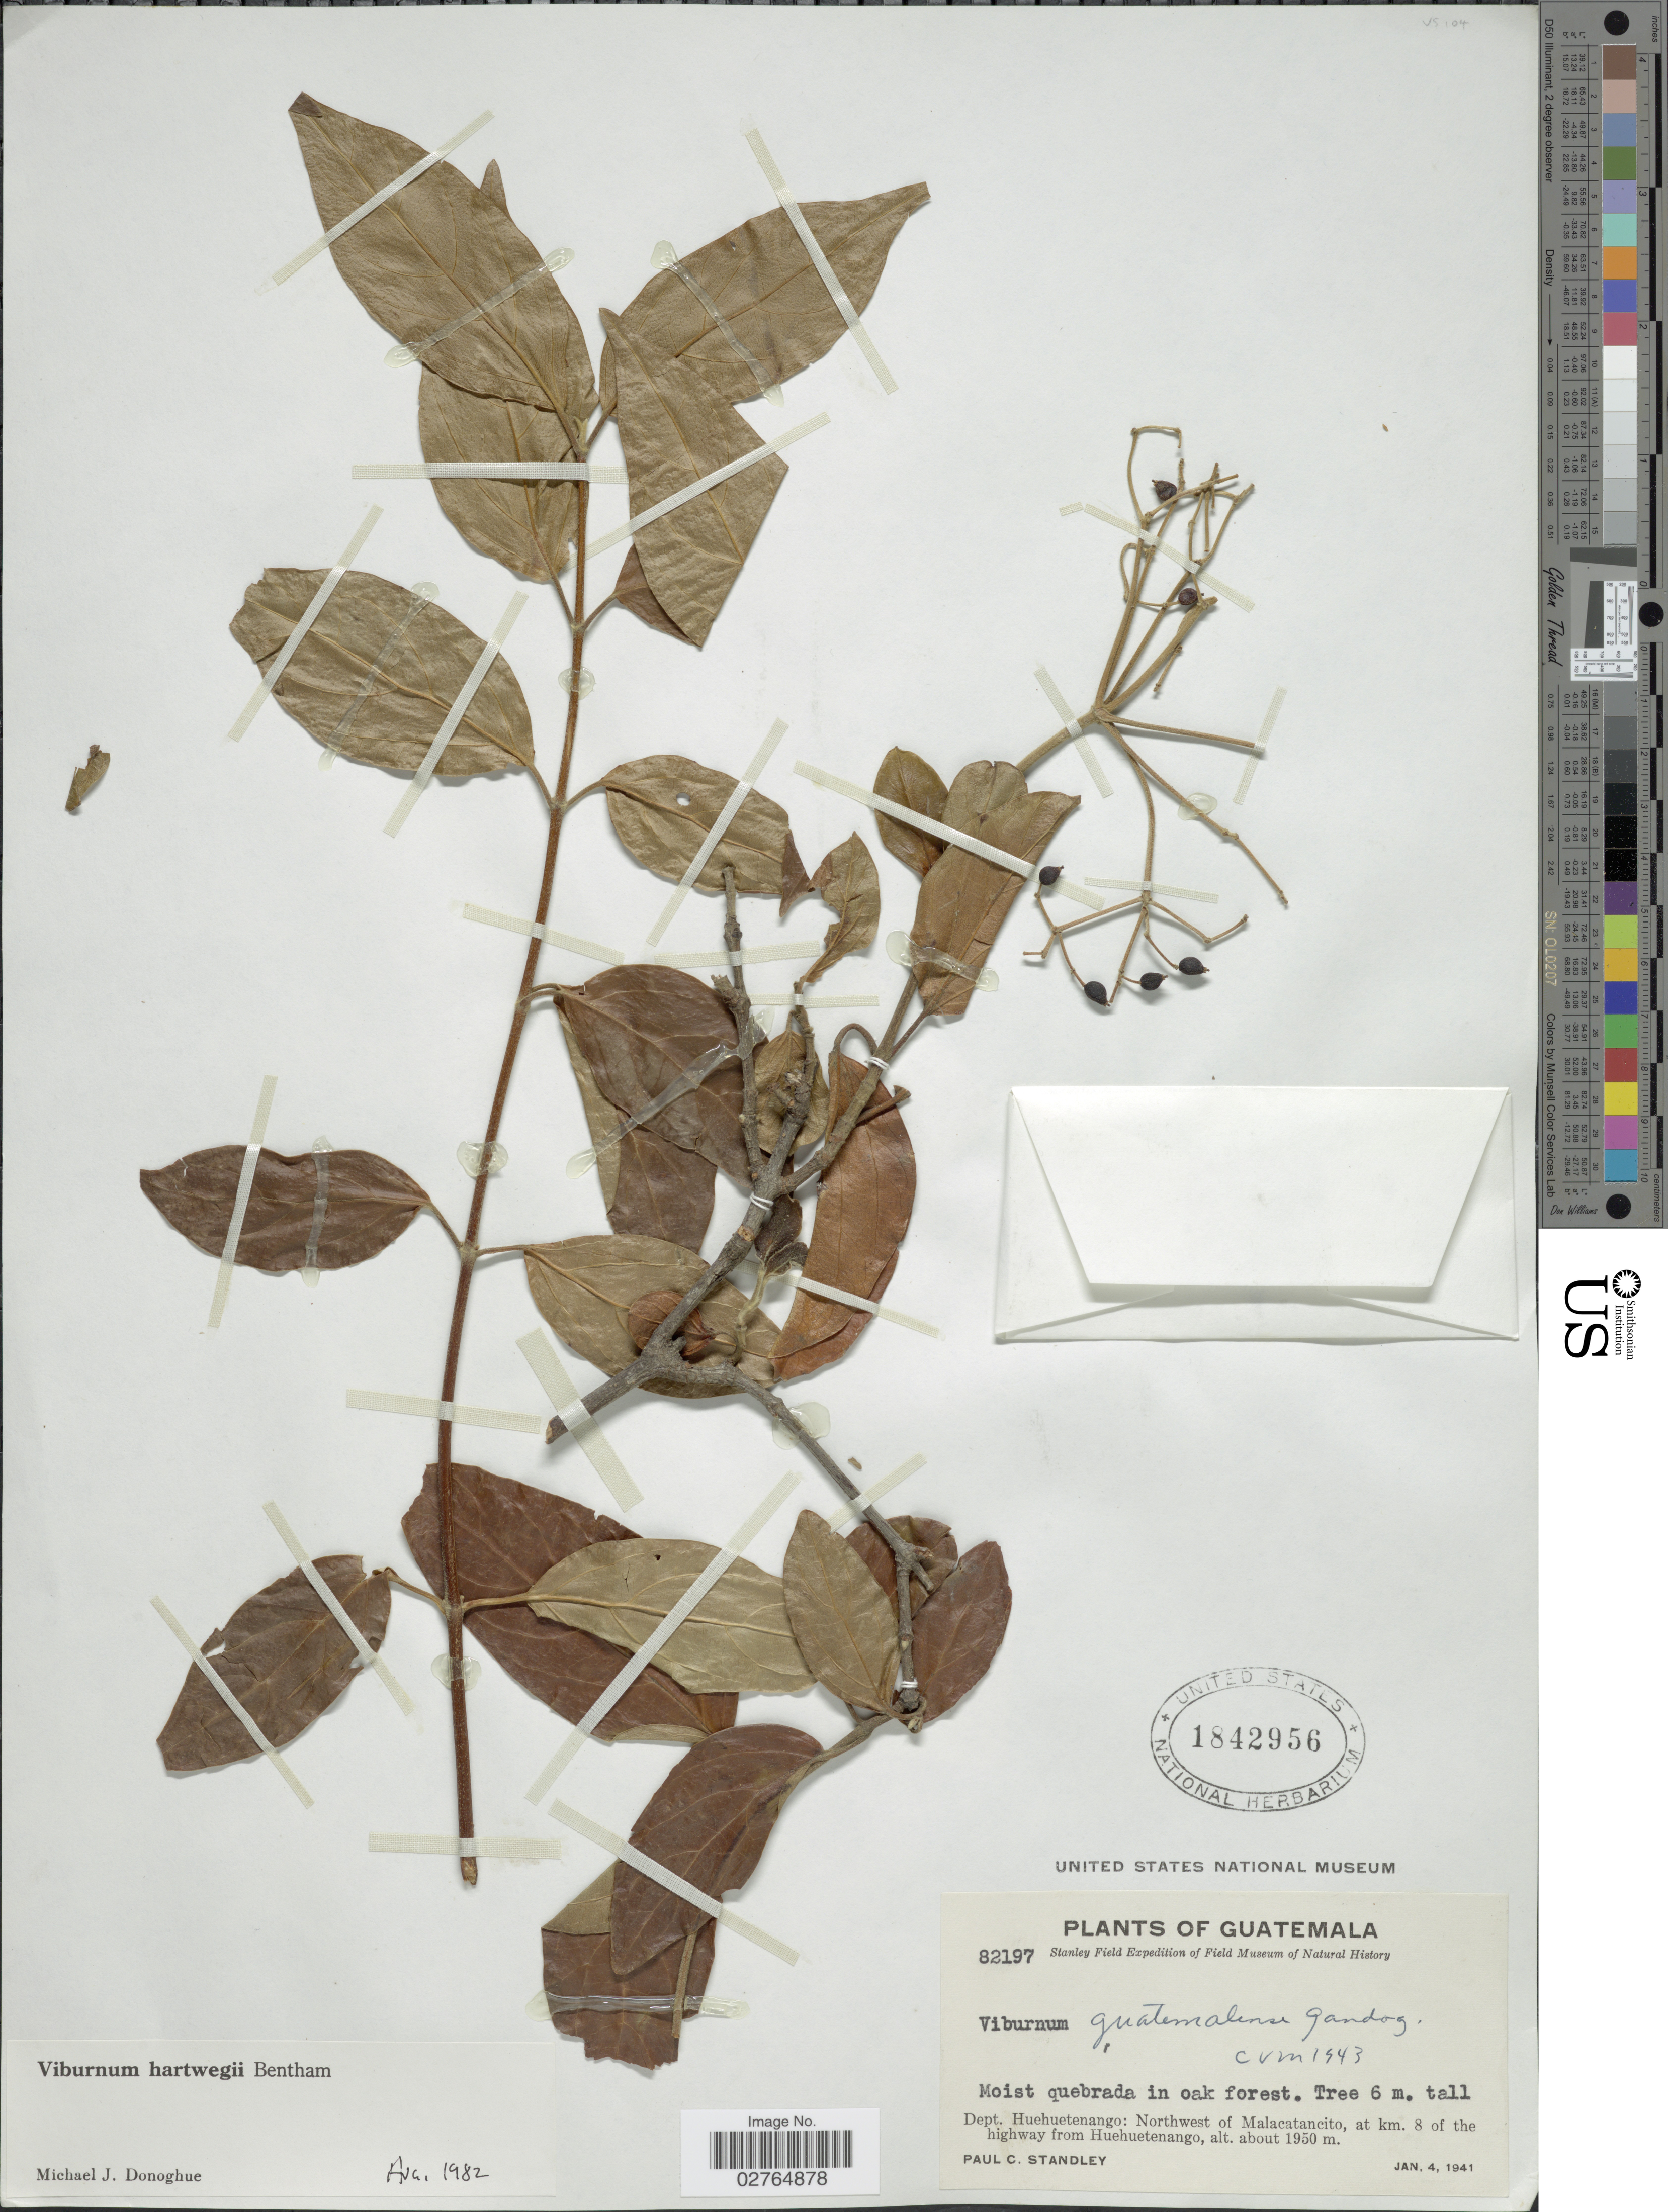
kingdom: Plantae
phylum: Tracheophyta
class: Magnoliopsida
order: Dipsacales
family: Viburnaceae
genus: Viburnum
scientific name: Viburnum hartwegii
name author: Benth.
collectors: P. C. Standley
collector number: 82197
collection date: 1941-01-04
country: Guatemala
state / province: Huehuetenango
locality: Dept. Huehuetenango: Northwest of Malacatancito, at km. 8 of the highway from Huehuetenango.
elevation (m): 1950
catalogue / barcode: US 1842956